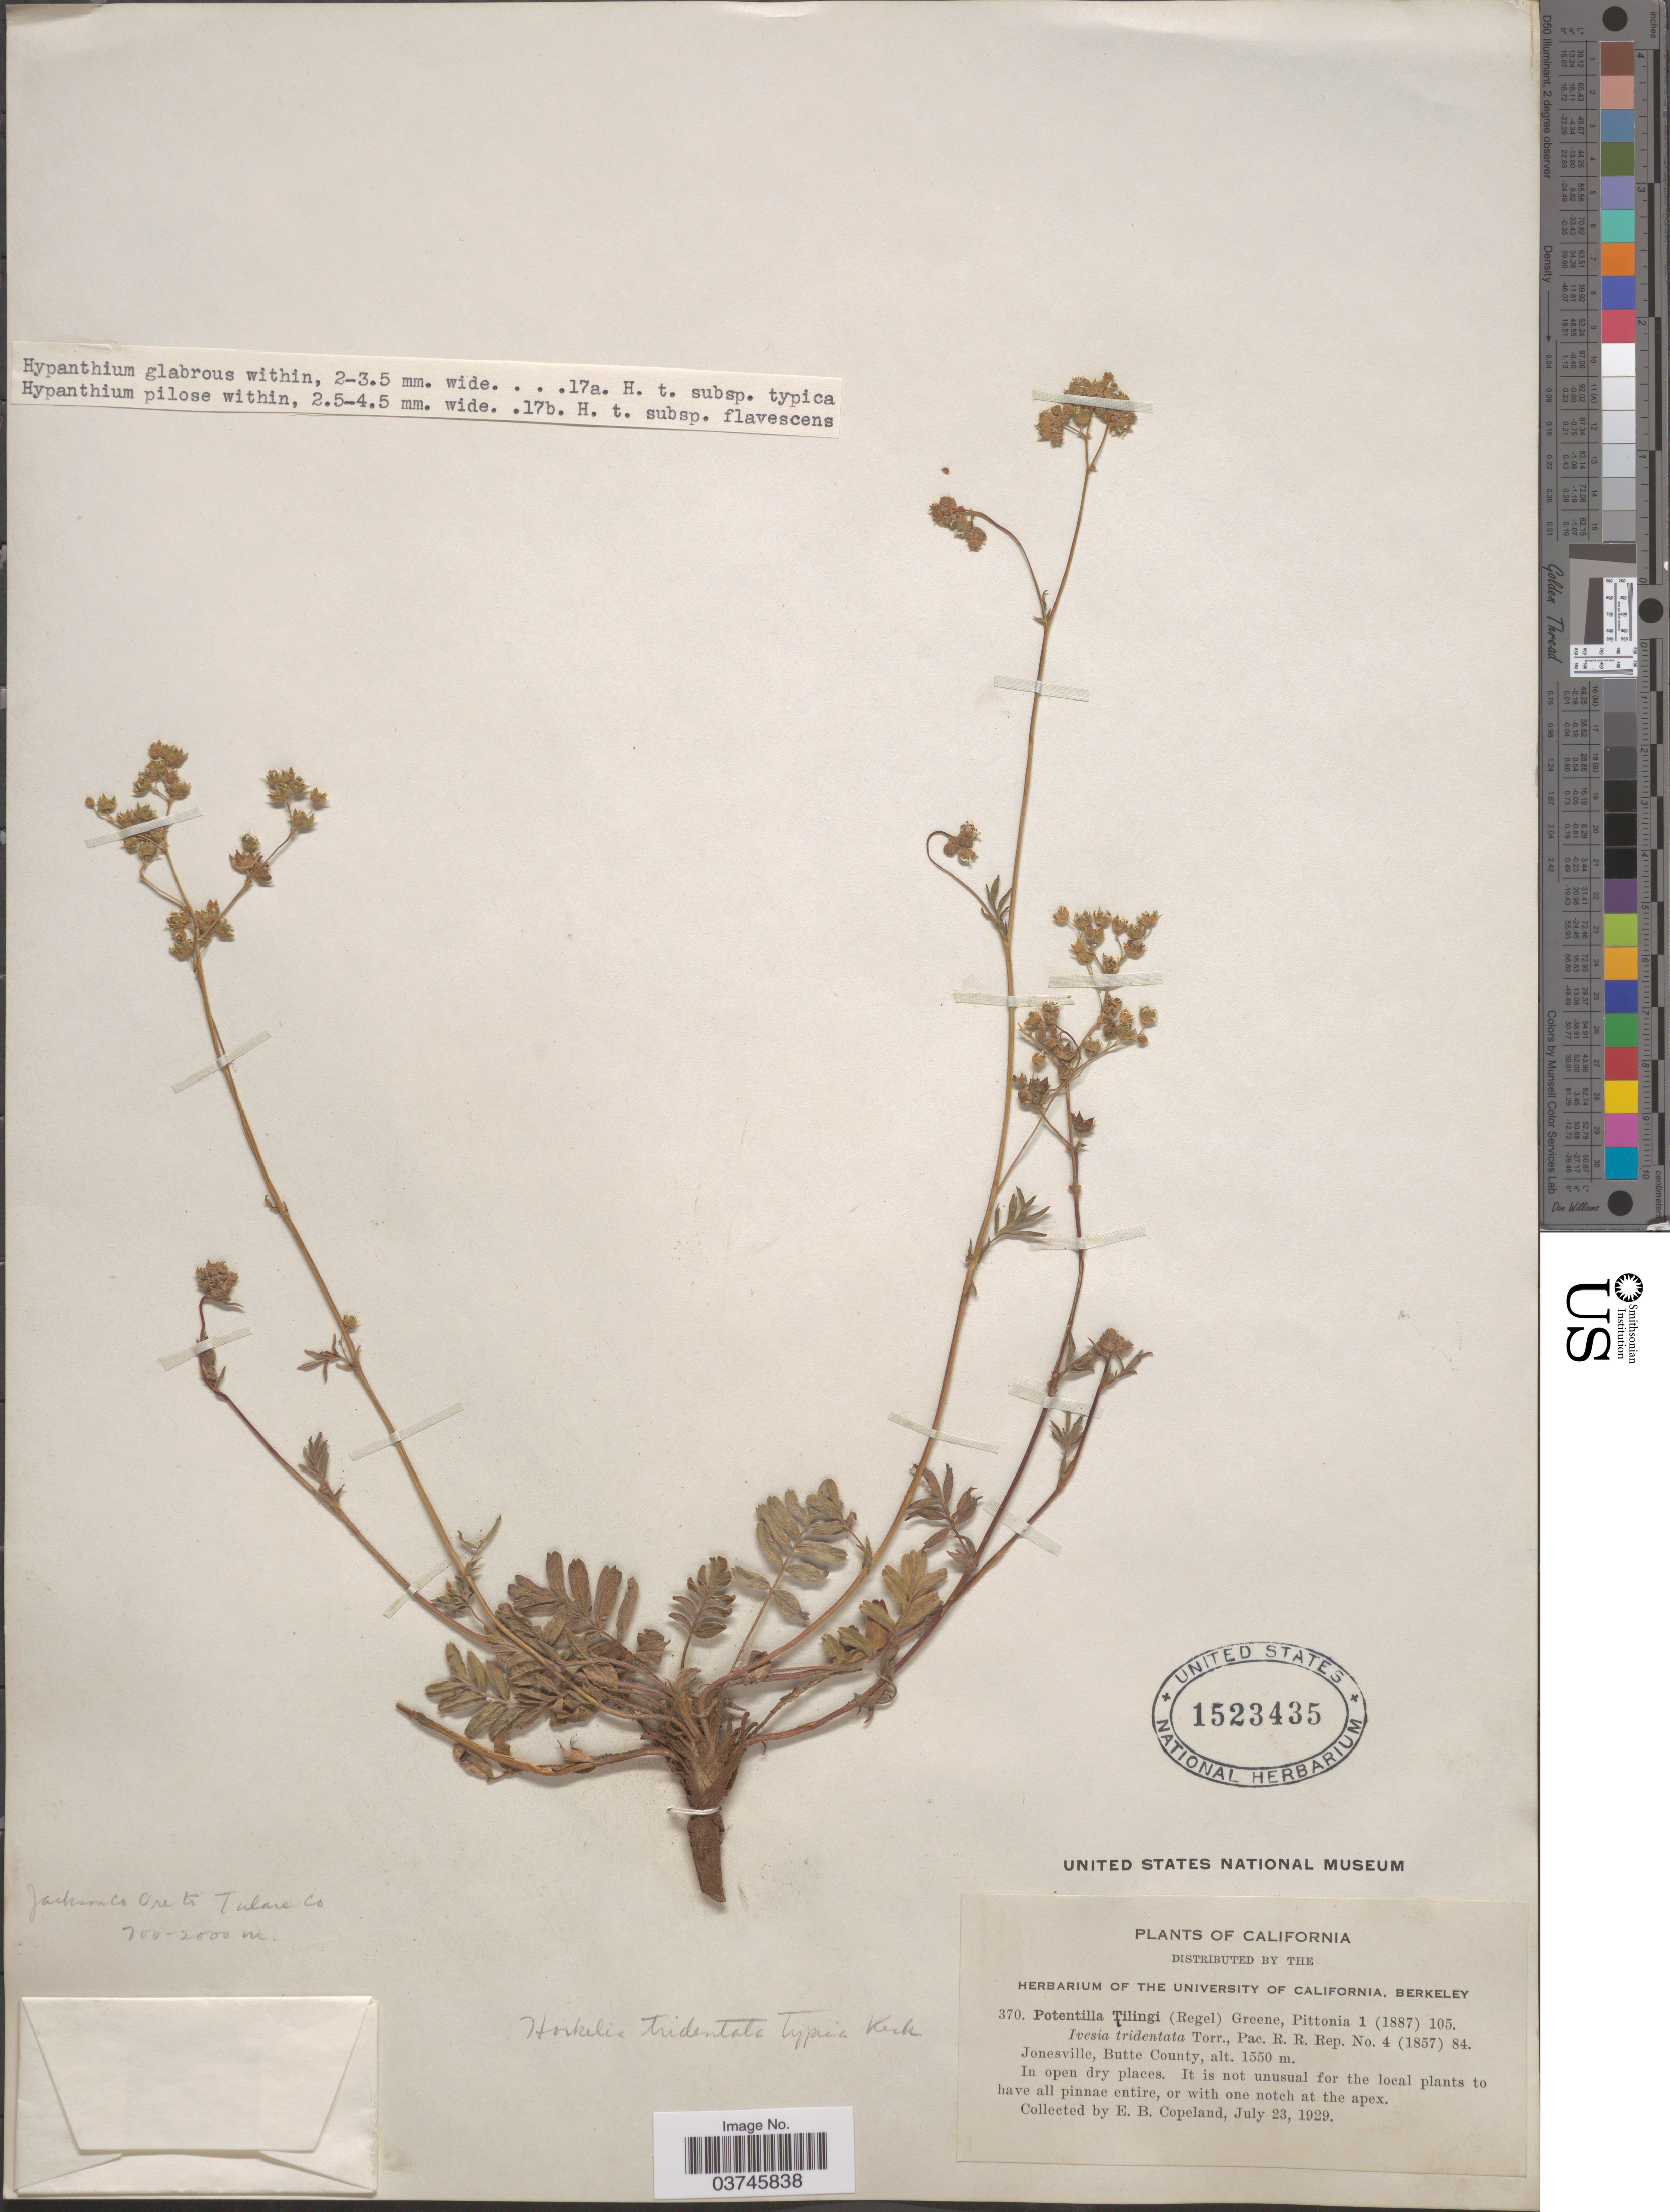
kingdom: Plantae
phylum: Tracheophyta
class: Magnoliopsida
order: Rosales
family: Rosaceae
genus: Potentilla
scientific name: Potentilla tilingii var. tilingii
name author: (Regel) Greene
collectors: E. B. Copeland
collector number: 370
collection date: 1929-07-23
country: United States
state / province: California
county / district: Butte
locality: Jonesville, Butte County.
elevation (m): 1550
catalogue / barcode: US 1523435